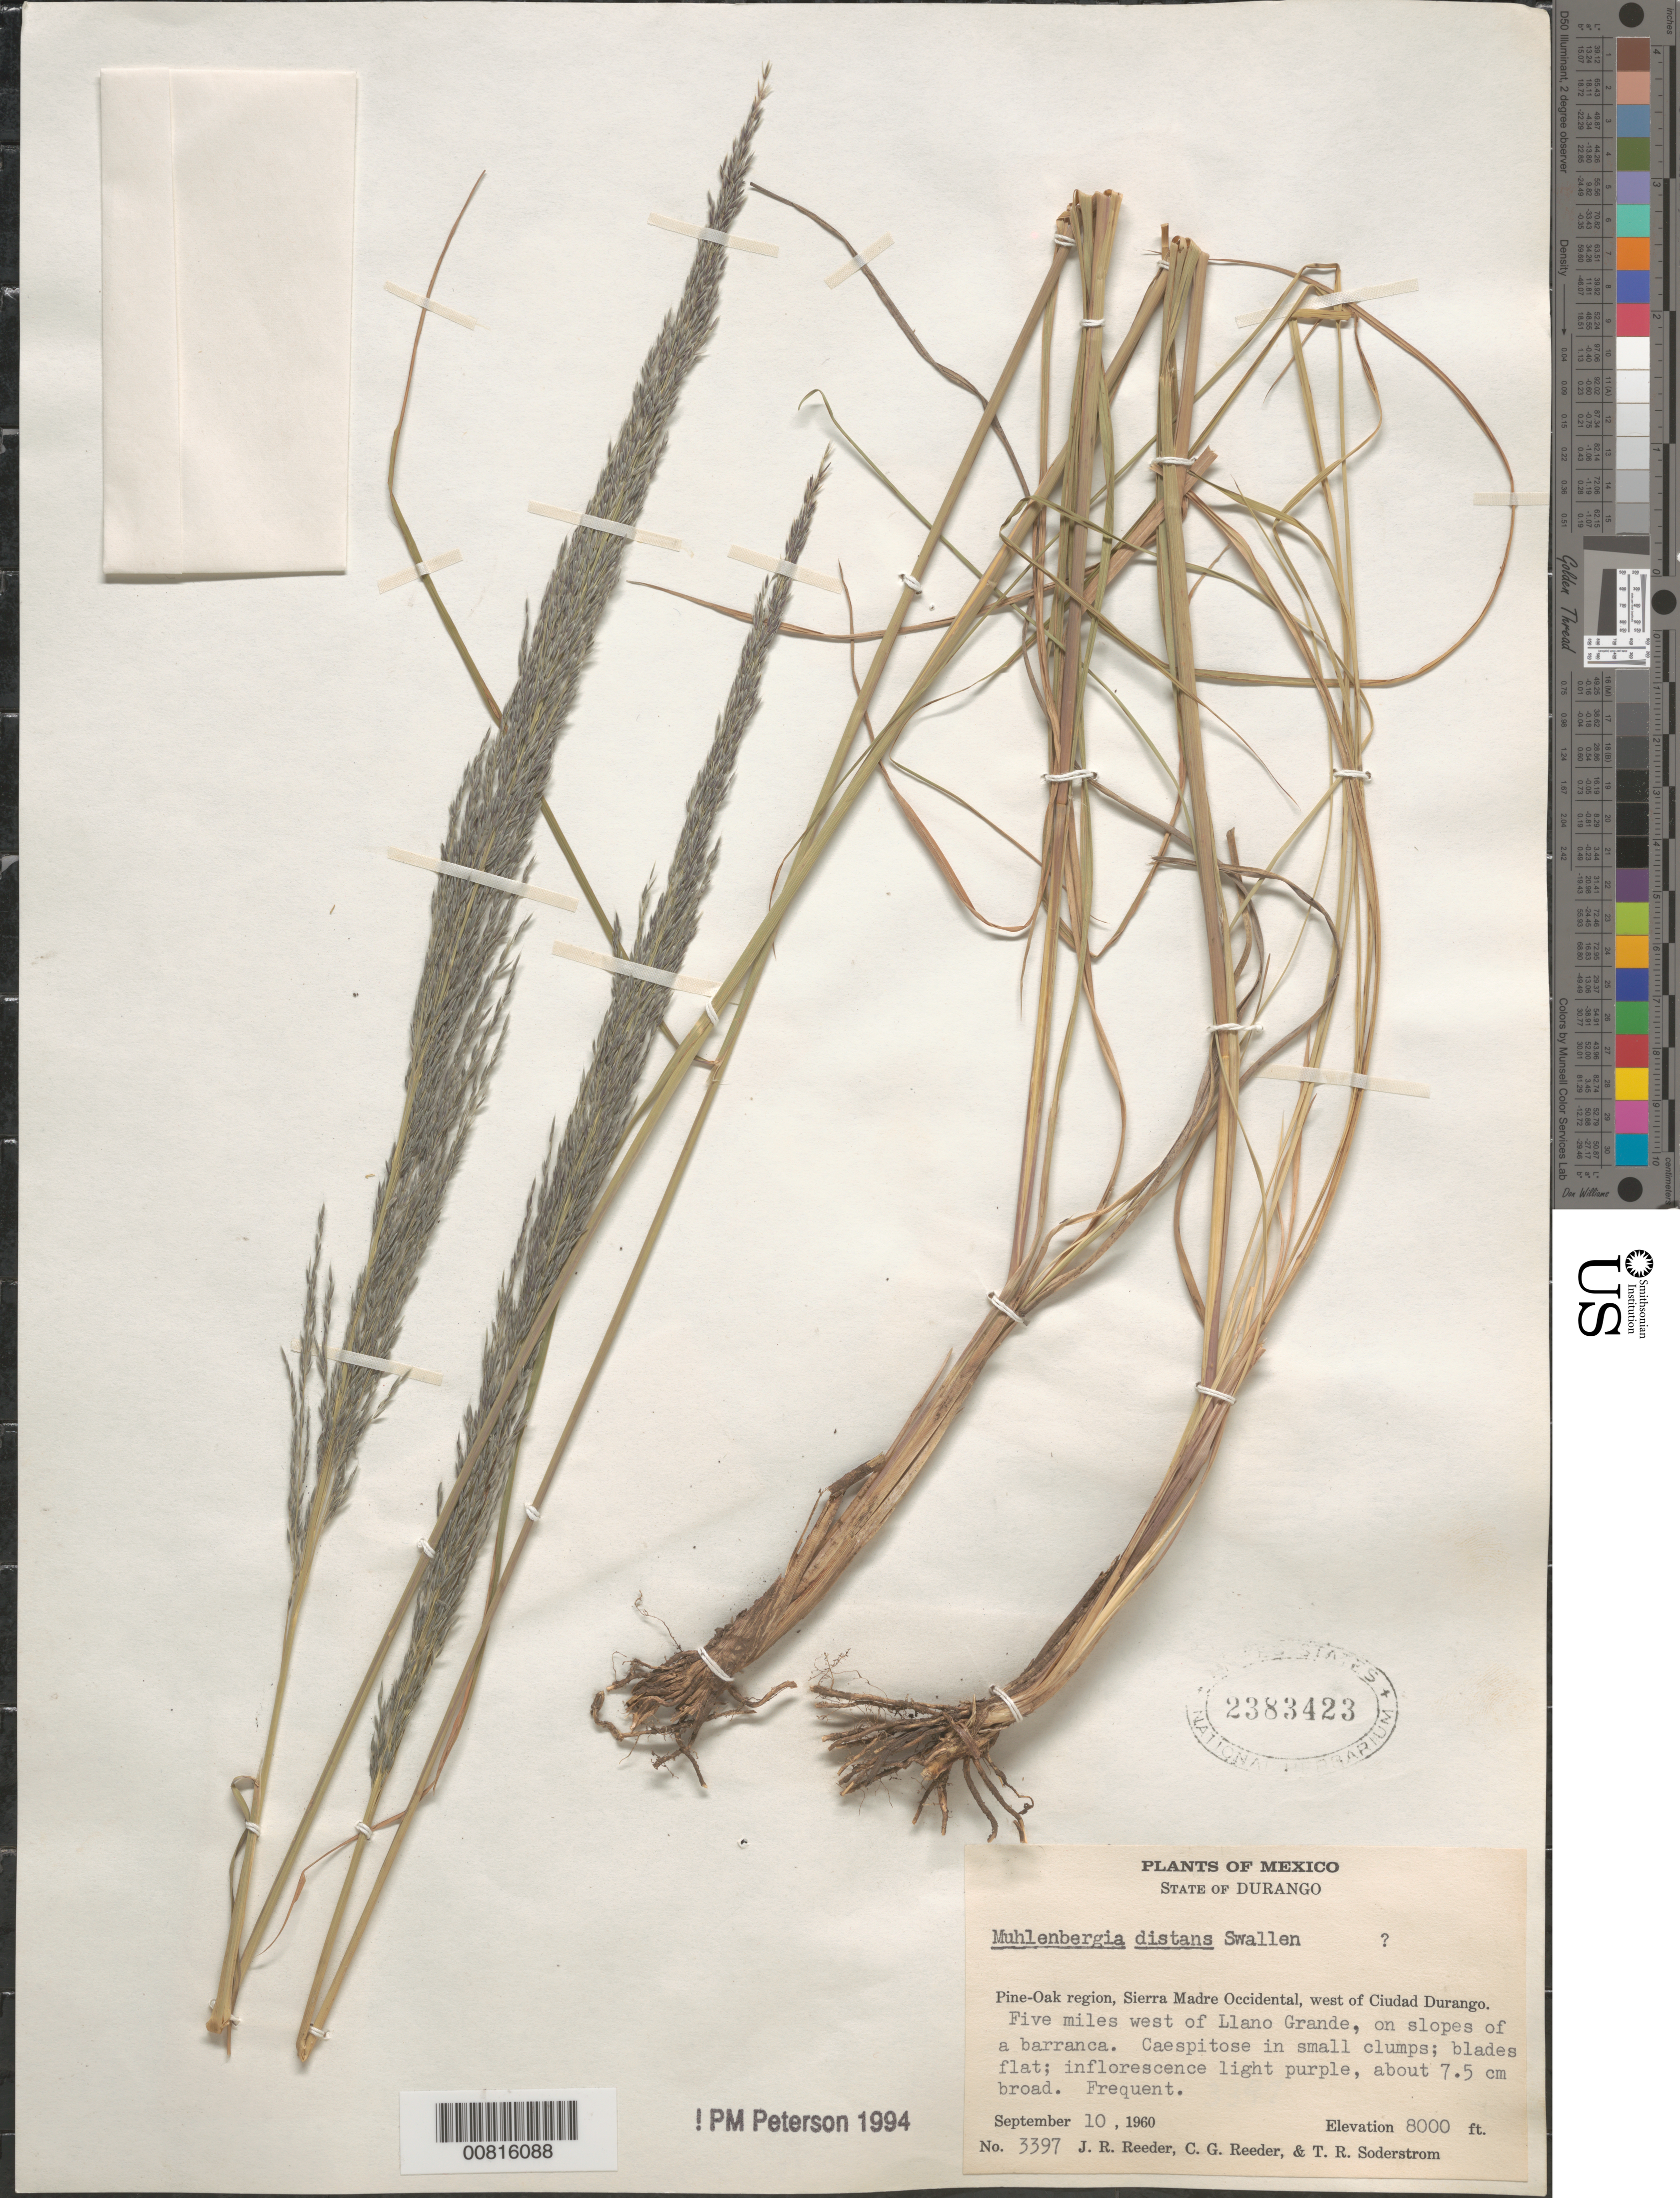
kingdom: Plantae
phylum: Tracheophyta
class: Liliopsida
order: Poales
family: Poaceae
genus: Muhlenbergia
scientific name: Muhlenbergia distans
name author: Swallen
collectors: J. R. Reeder & C. G. Reeder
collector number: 3397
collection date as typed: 10 Sep 1960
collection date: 1960-09-10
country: Mexico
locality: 5 mi W of Llano Grande, W of Cd. de Durango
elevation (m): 2438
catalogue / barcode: US 2383423